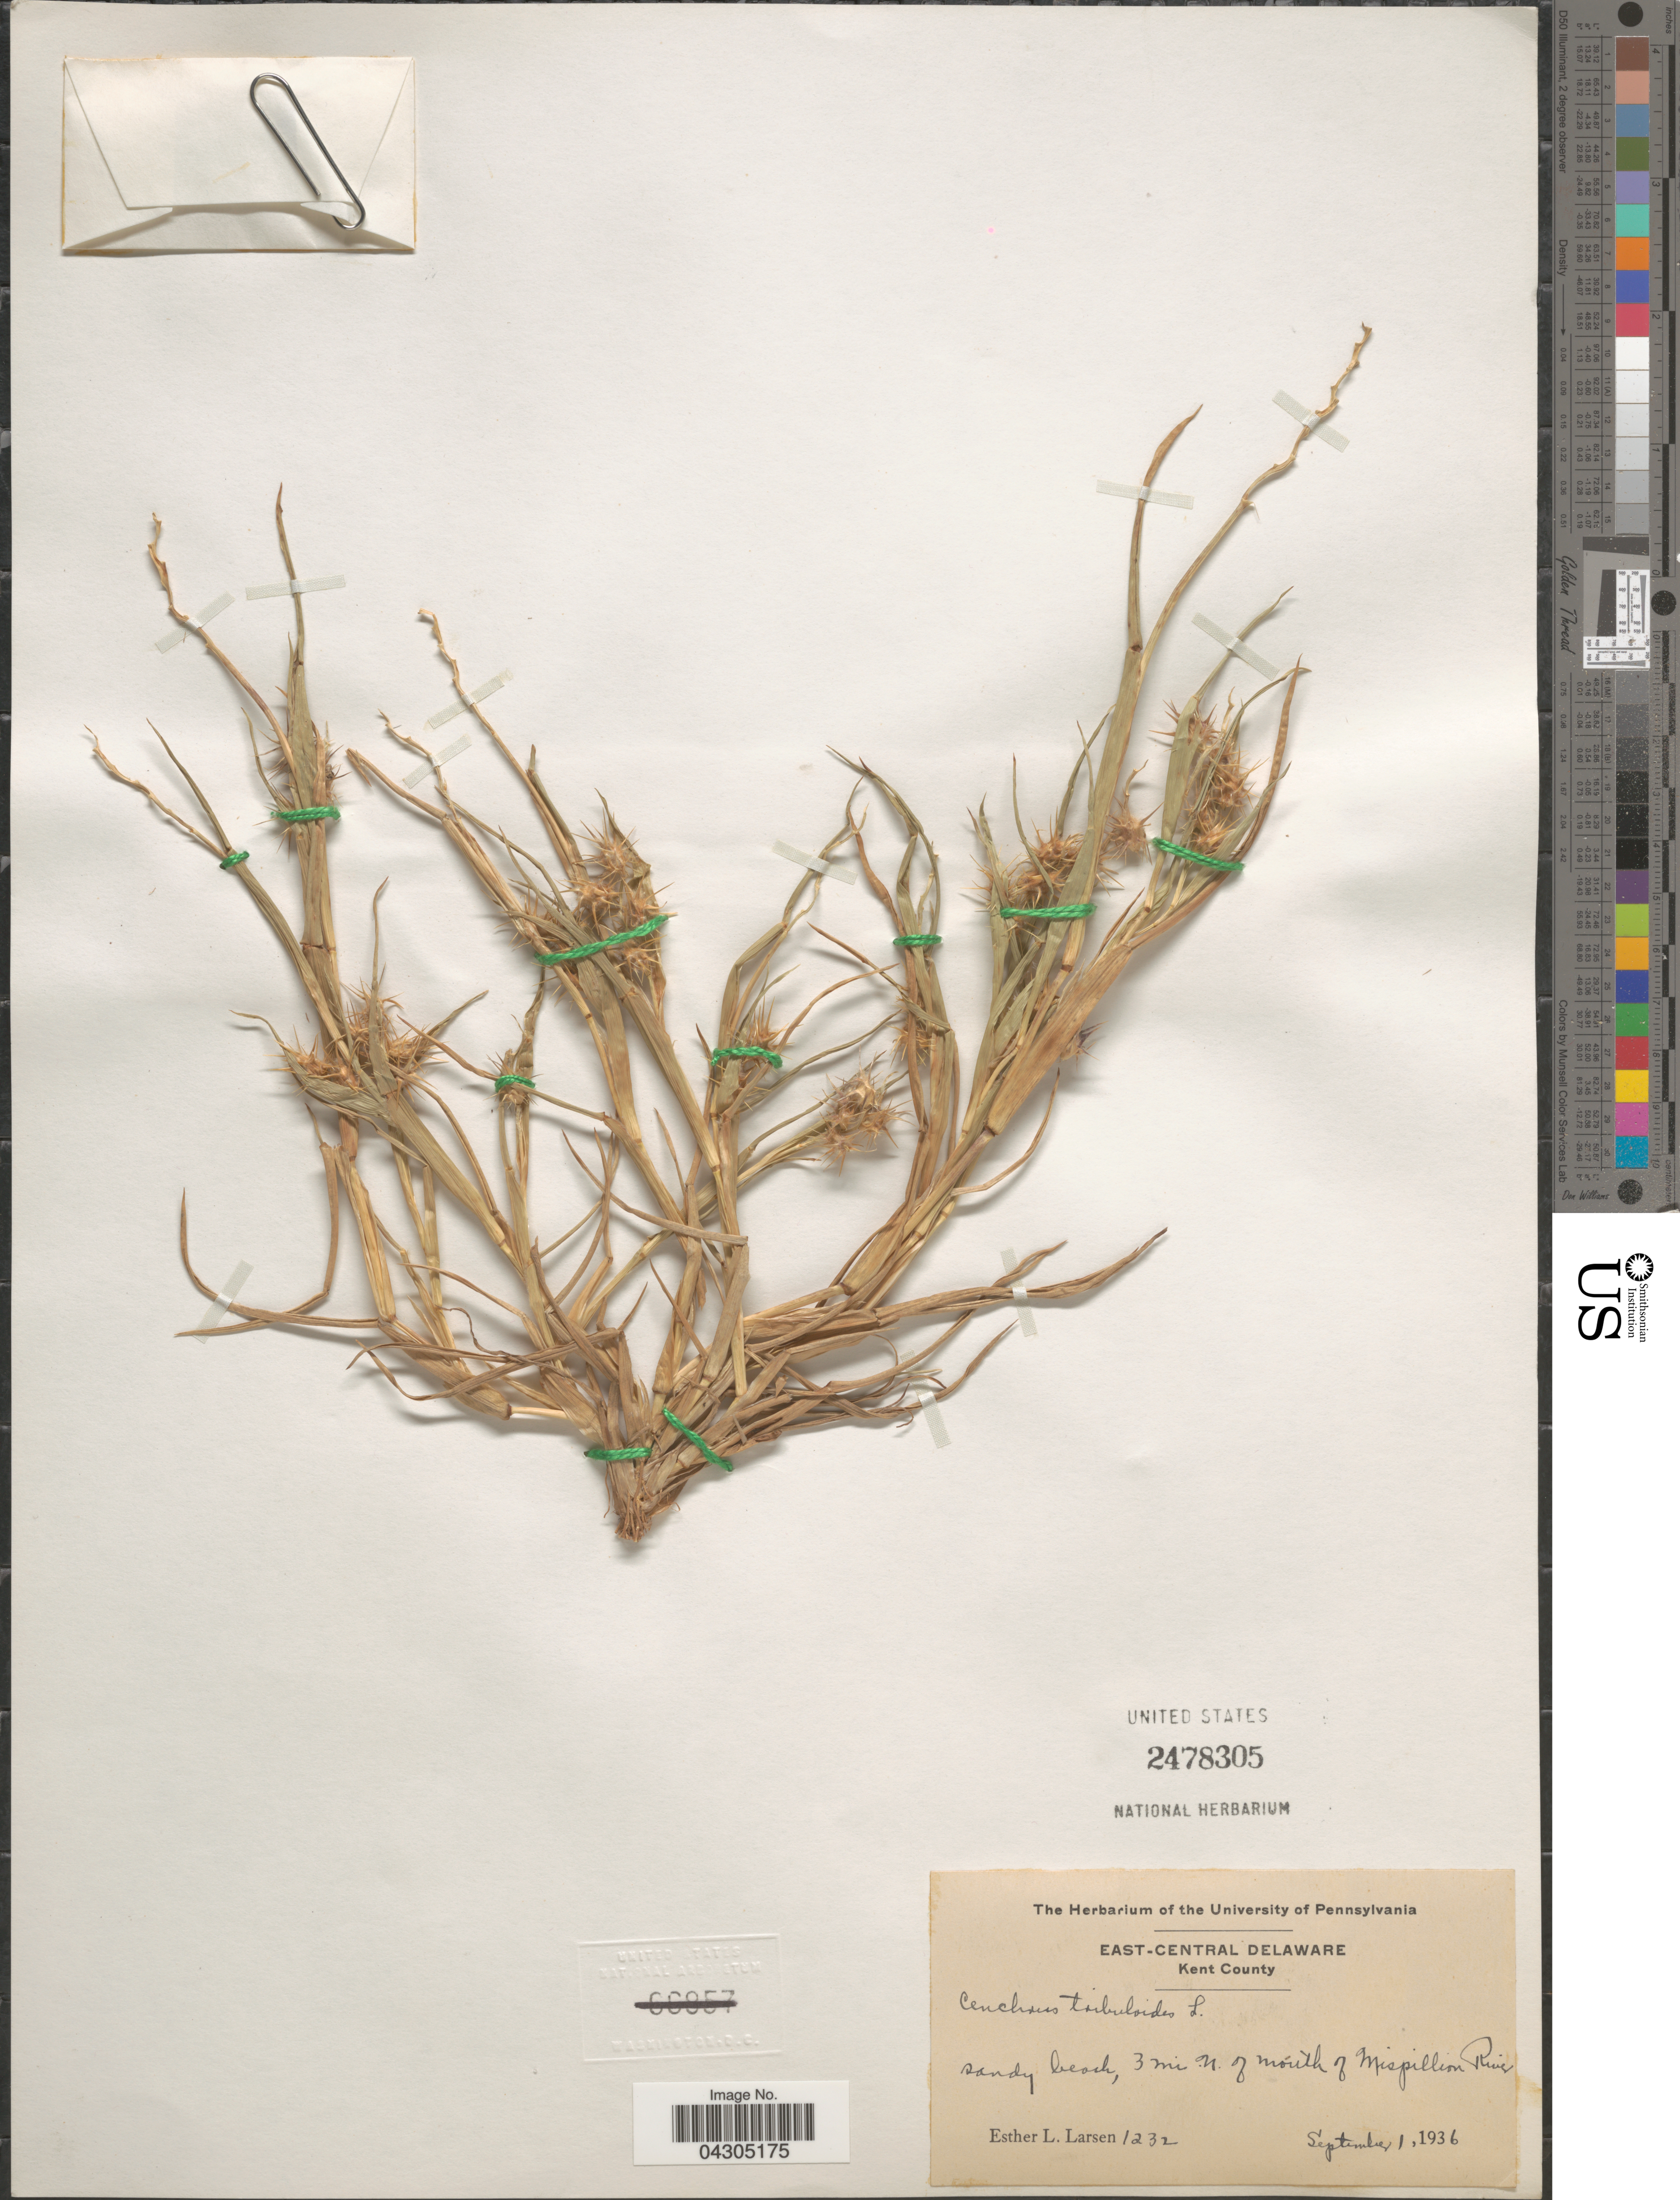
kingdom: Plantae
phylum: Tracheophyta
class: Liliopsida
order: Poales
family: Poaceae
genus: Cenchrus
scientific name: Cenchrus tribuloides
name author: L.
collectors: E. Larsen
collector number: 1232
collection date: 1936-09-01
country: United States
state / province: Delaware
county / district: Kent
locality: East-Central Delaware. Kent County. Sandy beach, 3 mi. N. of mouth of Mispillion River.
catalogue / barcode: US 2478305